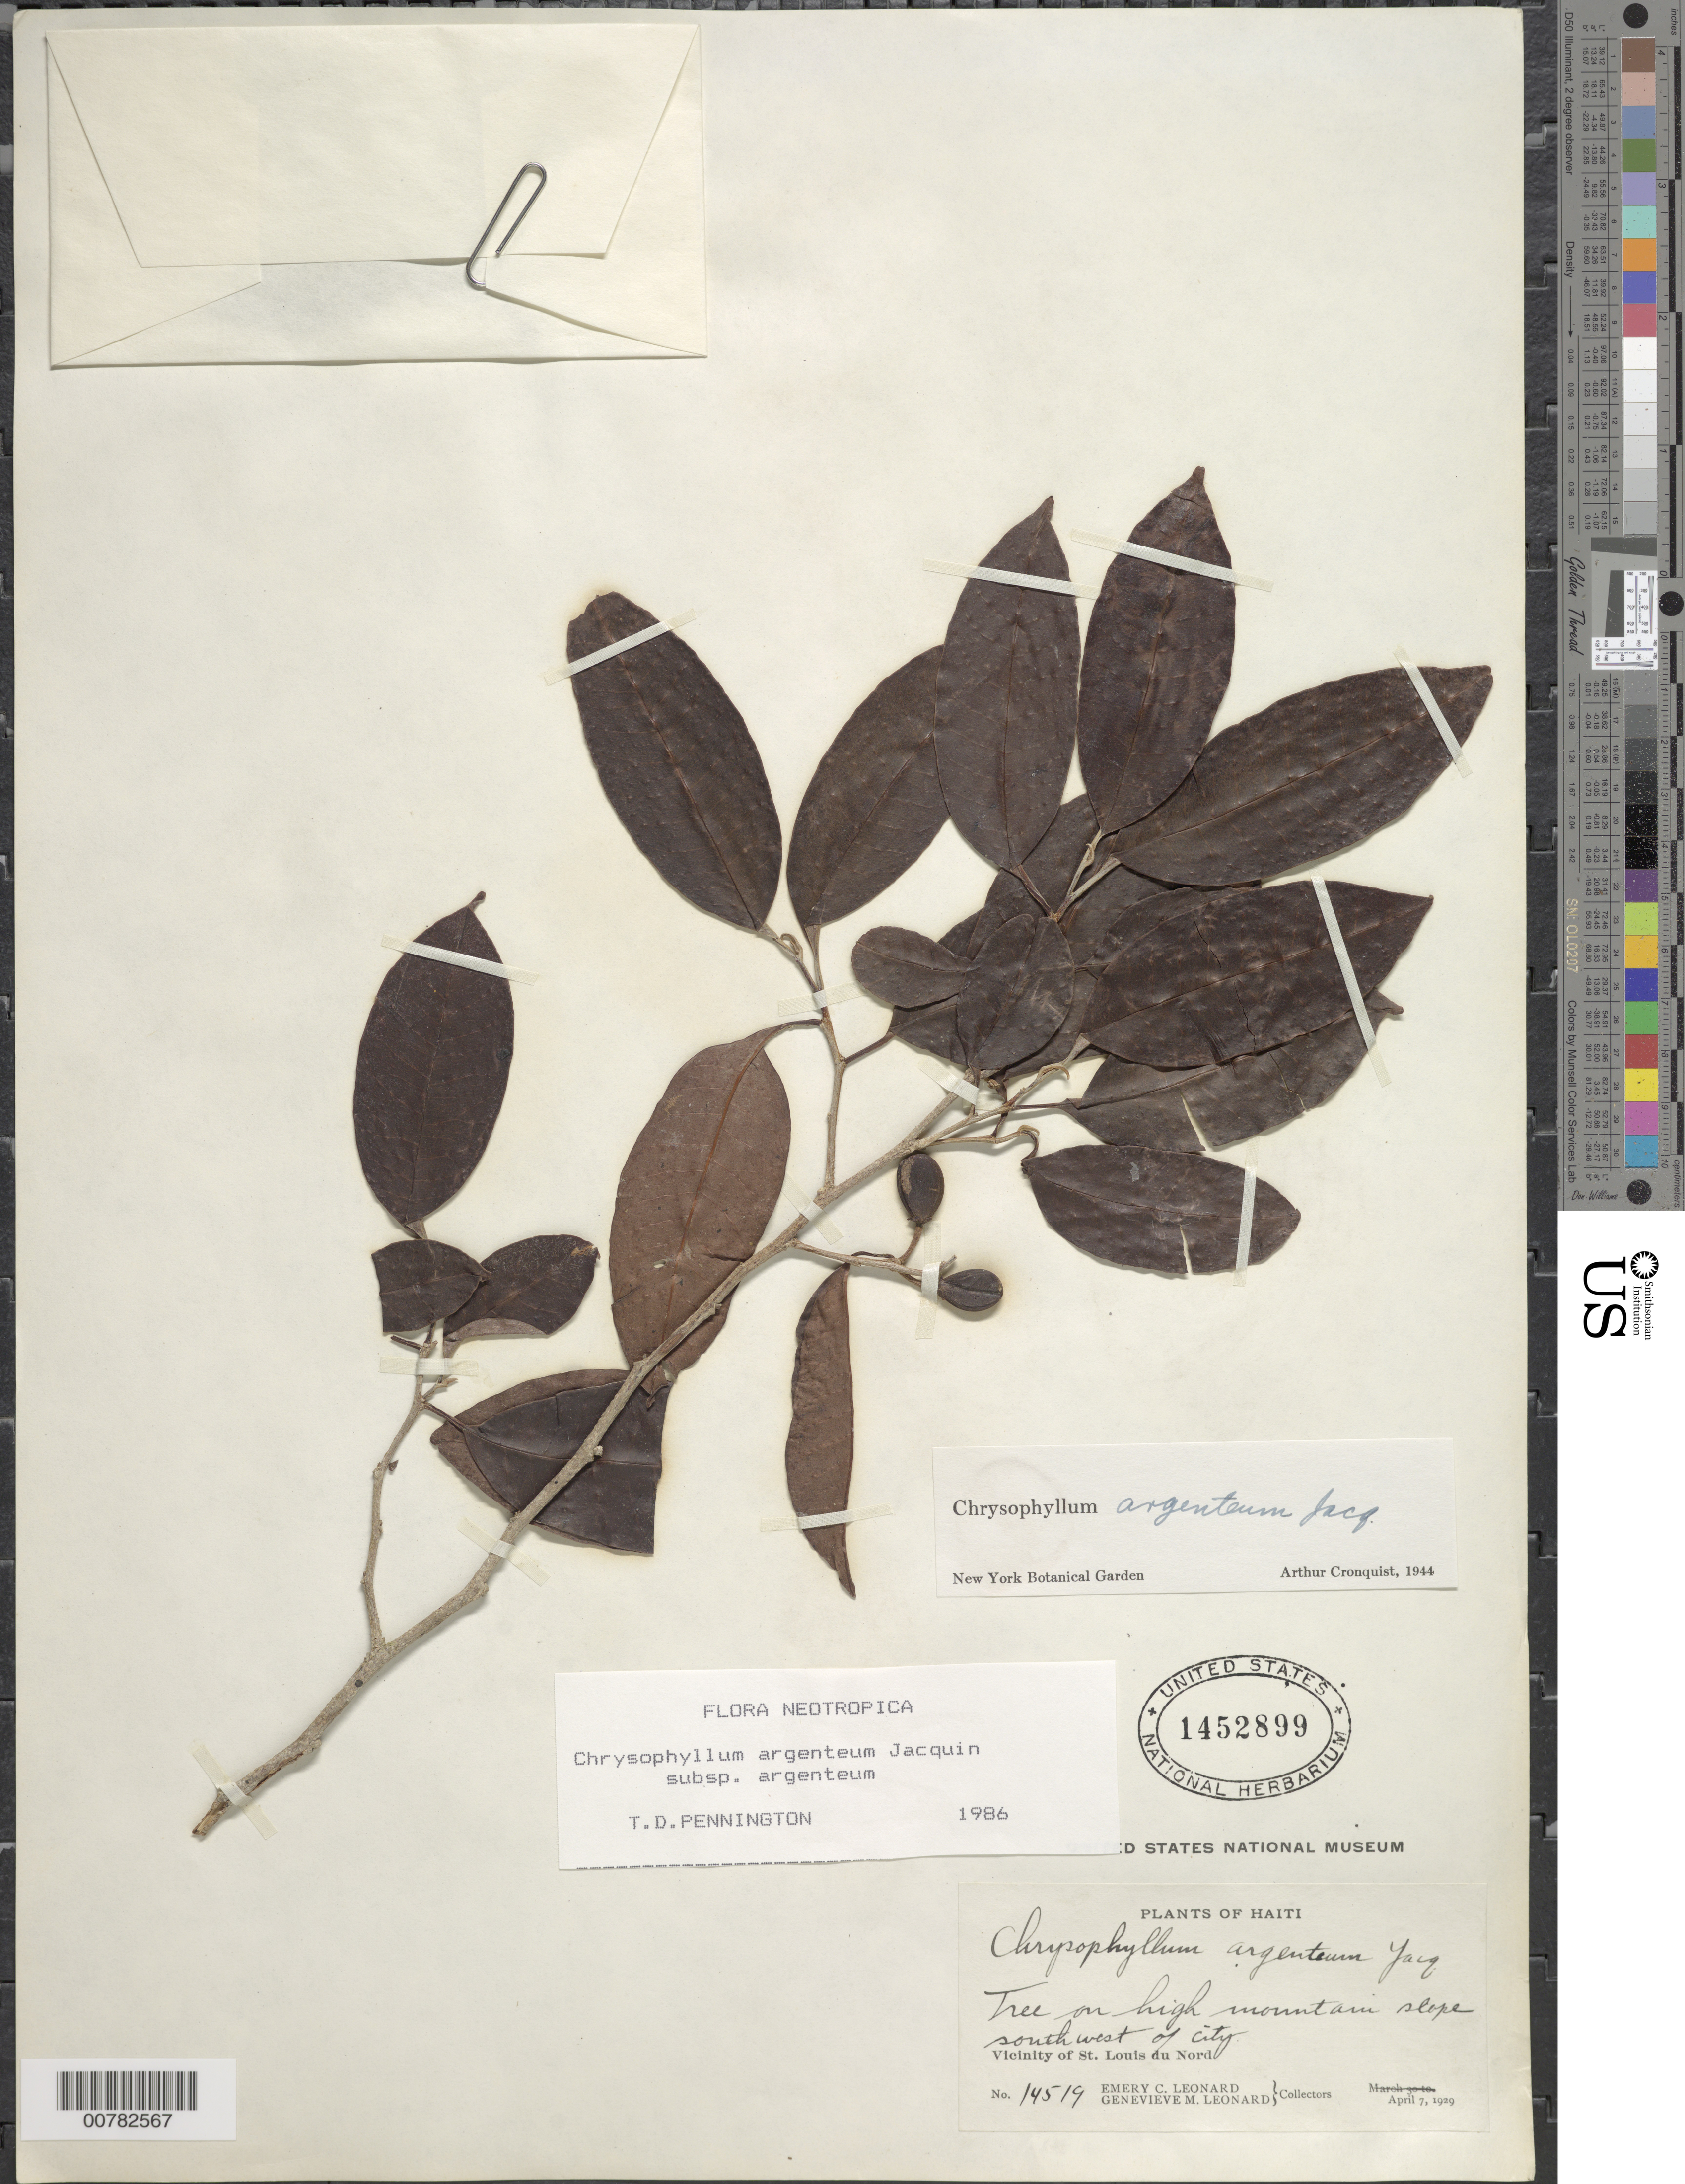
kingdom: Plantae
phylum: Tracheophyta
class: Magnoliopsida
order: Ericales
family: Sapotaceae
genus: Chrysophyllum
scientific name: Chrysophyllum argenteum subsp. auratum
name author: (Miq.) T.D. Penn.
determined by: Pennington, T. D., (K)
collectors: E. C. Leonard & G. M. Leonard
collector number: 14519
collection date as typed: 07 Apr 1929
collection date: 1929-04-07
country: Haiti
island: Hispaniola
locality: Vicinity of St. Louis du Nord, S.W. of city.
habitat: On high mountain slope.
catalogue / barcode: US 1452899